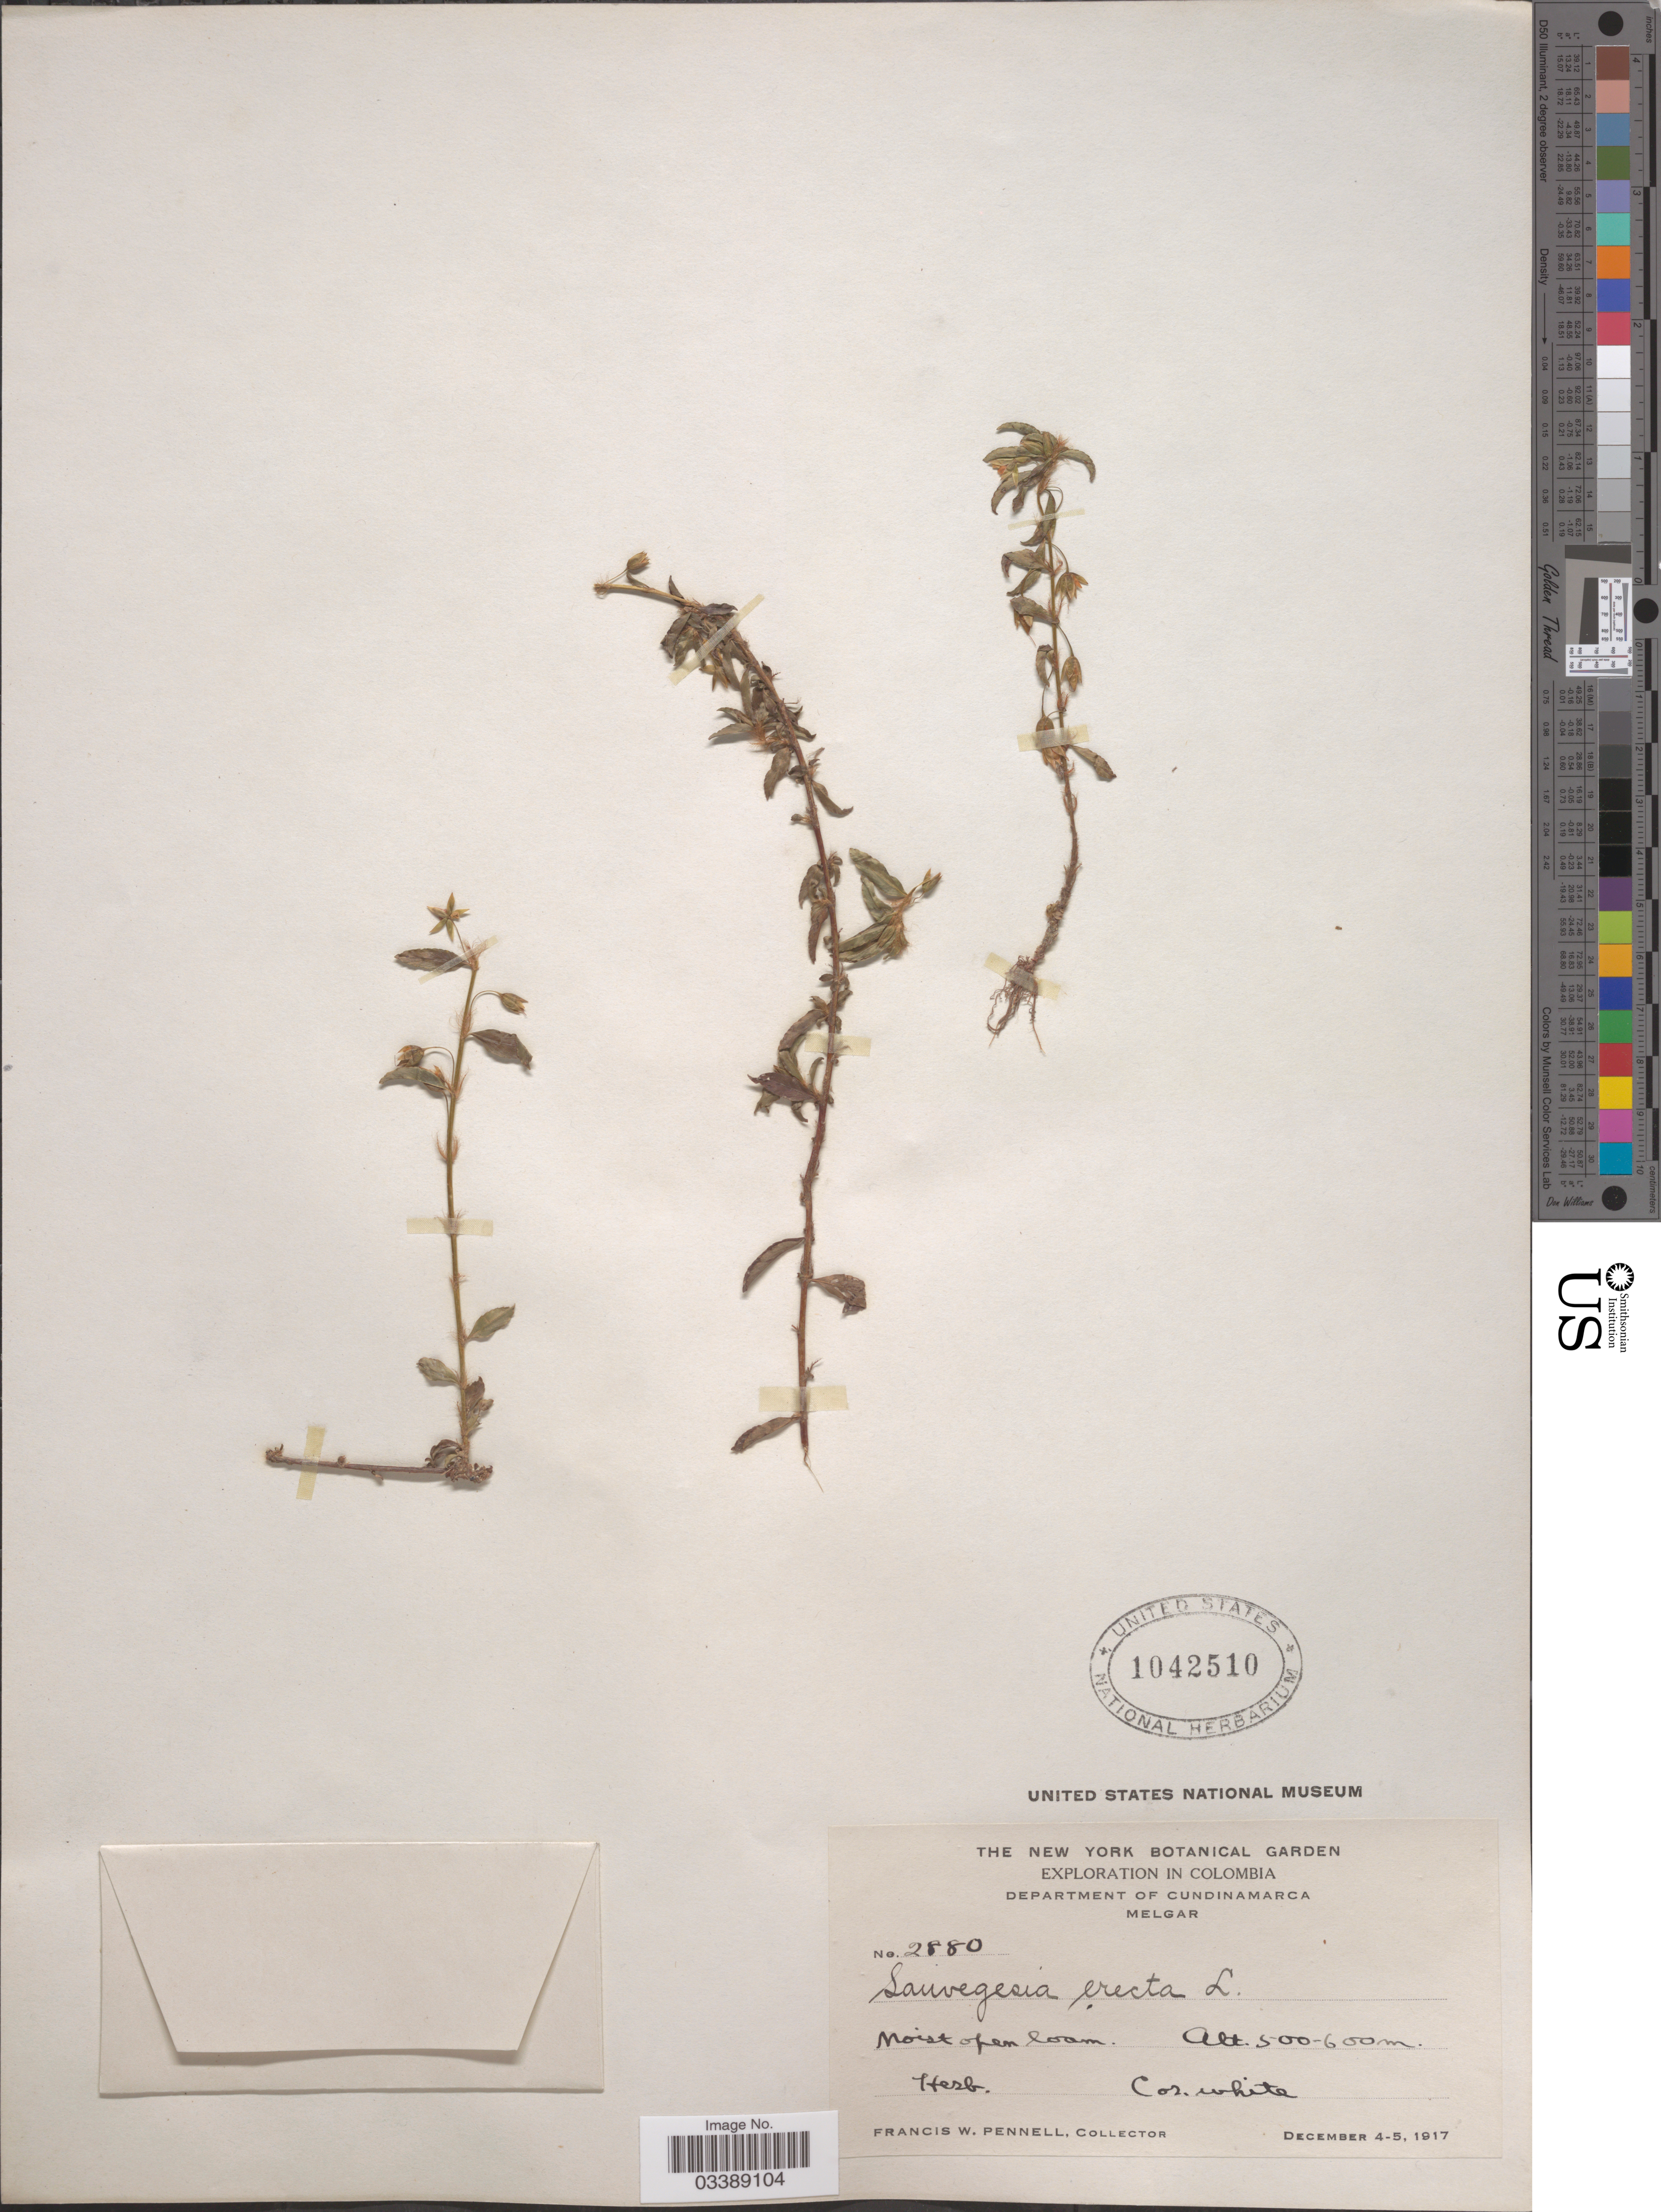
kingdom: Plantae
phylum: Tracheophyta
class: Magnoliopsida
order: Malpighiales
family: Ochnaceae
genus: Sauvagesia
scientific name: Sauvagesia erecta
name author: L.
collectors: F. W. Pennell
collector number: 2880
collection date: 1917-12-04/1917-12-05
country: Colombia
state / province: Cundinamarca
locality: Department of Cundinamarca. Melgar.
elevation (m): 500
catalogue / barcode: US 1042510